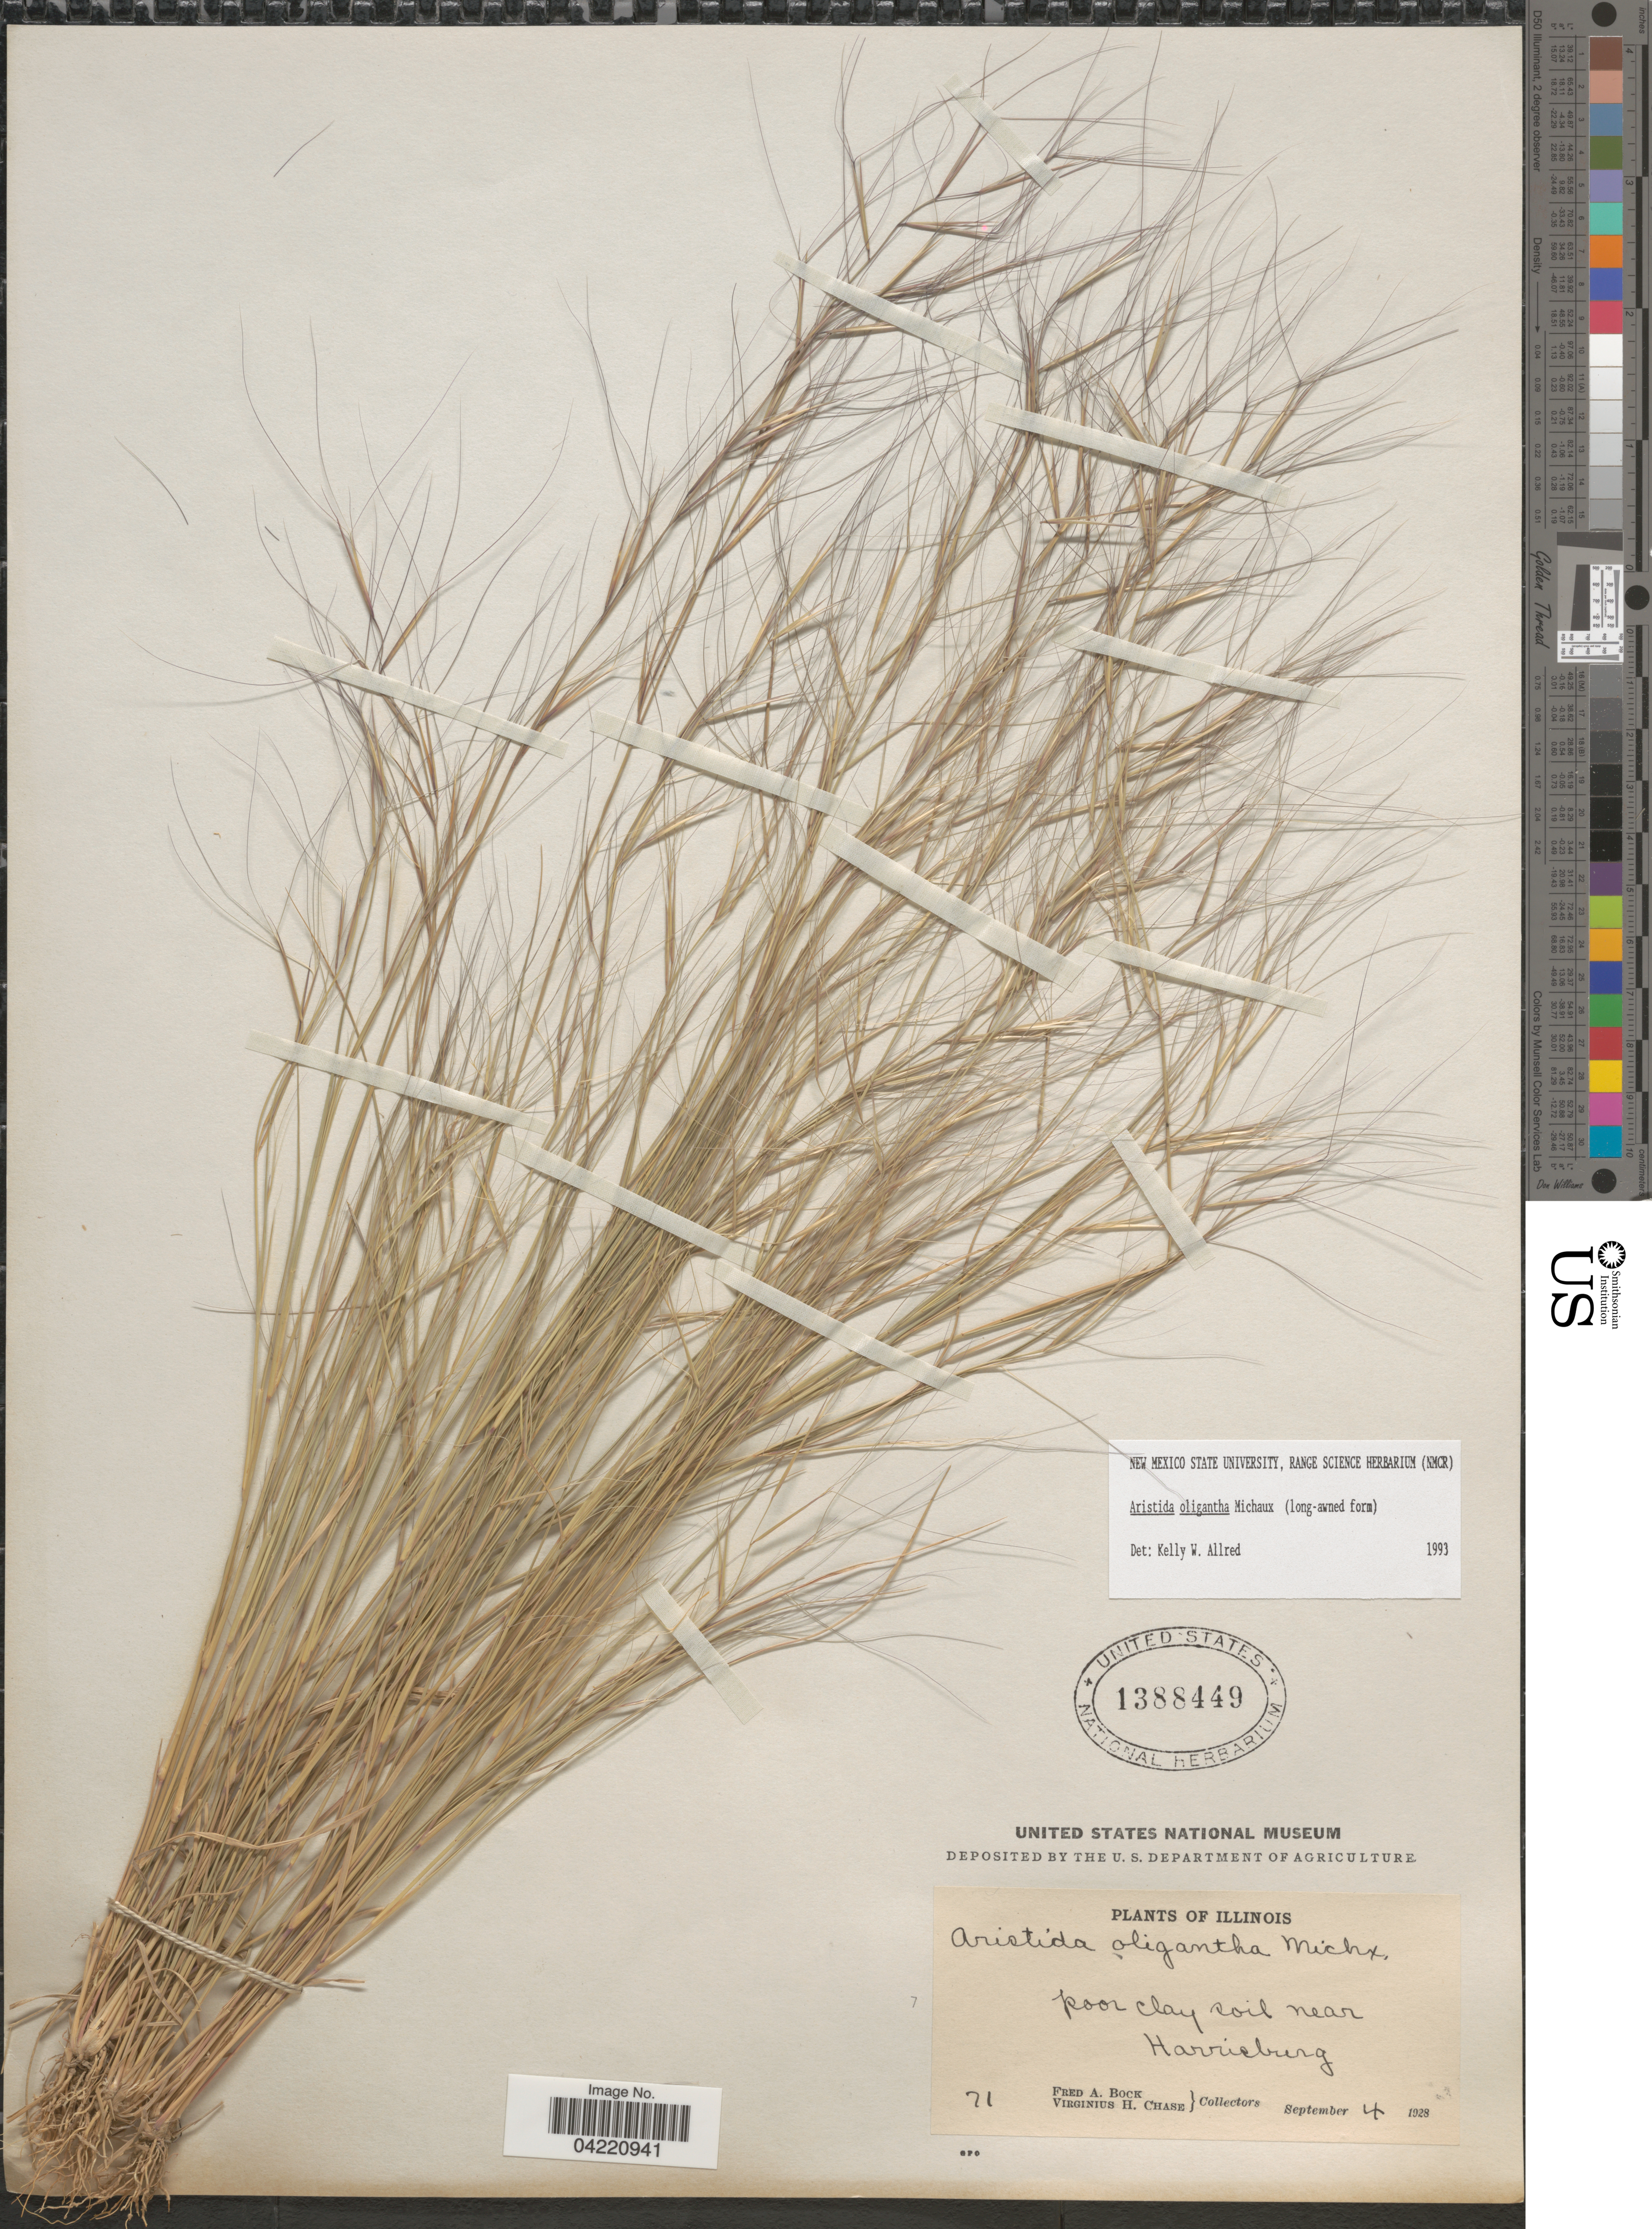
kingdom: Plantae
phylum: Tracheophyta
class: Liliopsida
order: Poales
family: Poaceae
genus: Aristida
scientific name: Aristida oligantha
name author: Michx.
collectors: F. Bock & V. H. Chase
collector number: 71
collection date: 1928-09-04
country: United States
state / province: Illinois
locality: Poor clay soil near Harrisburg.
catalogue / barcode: US 1388449